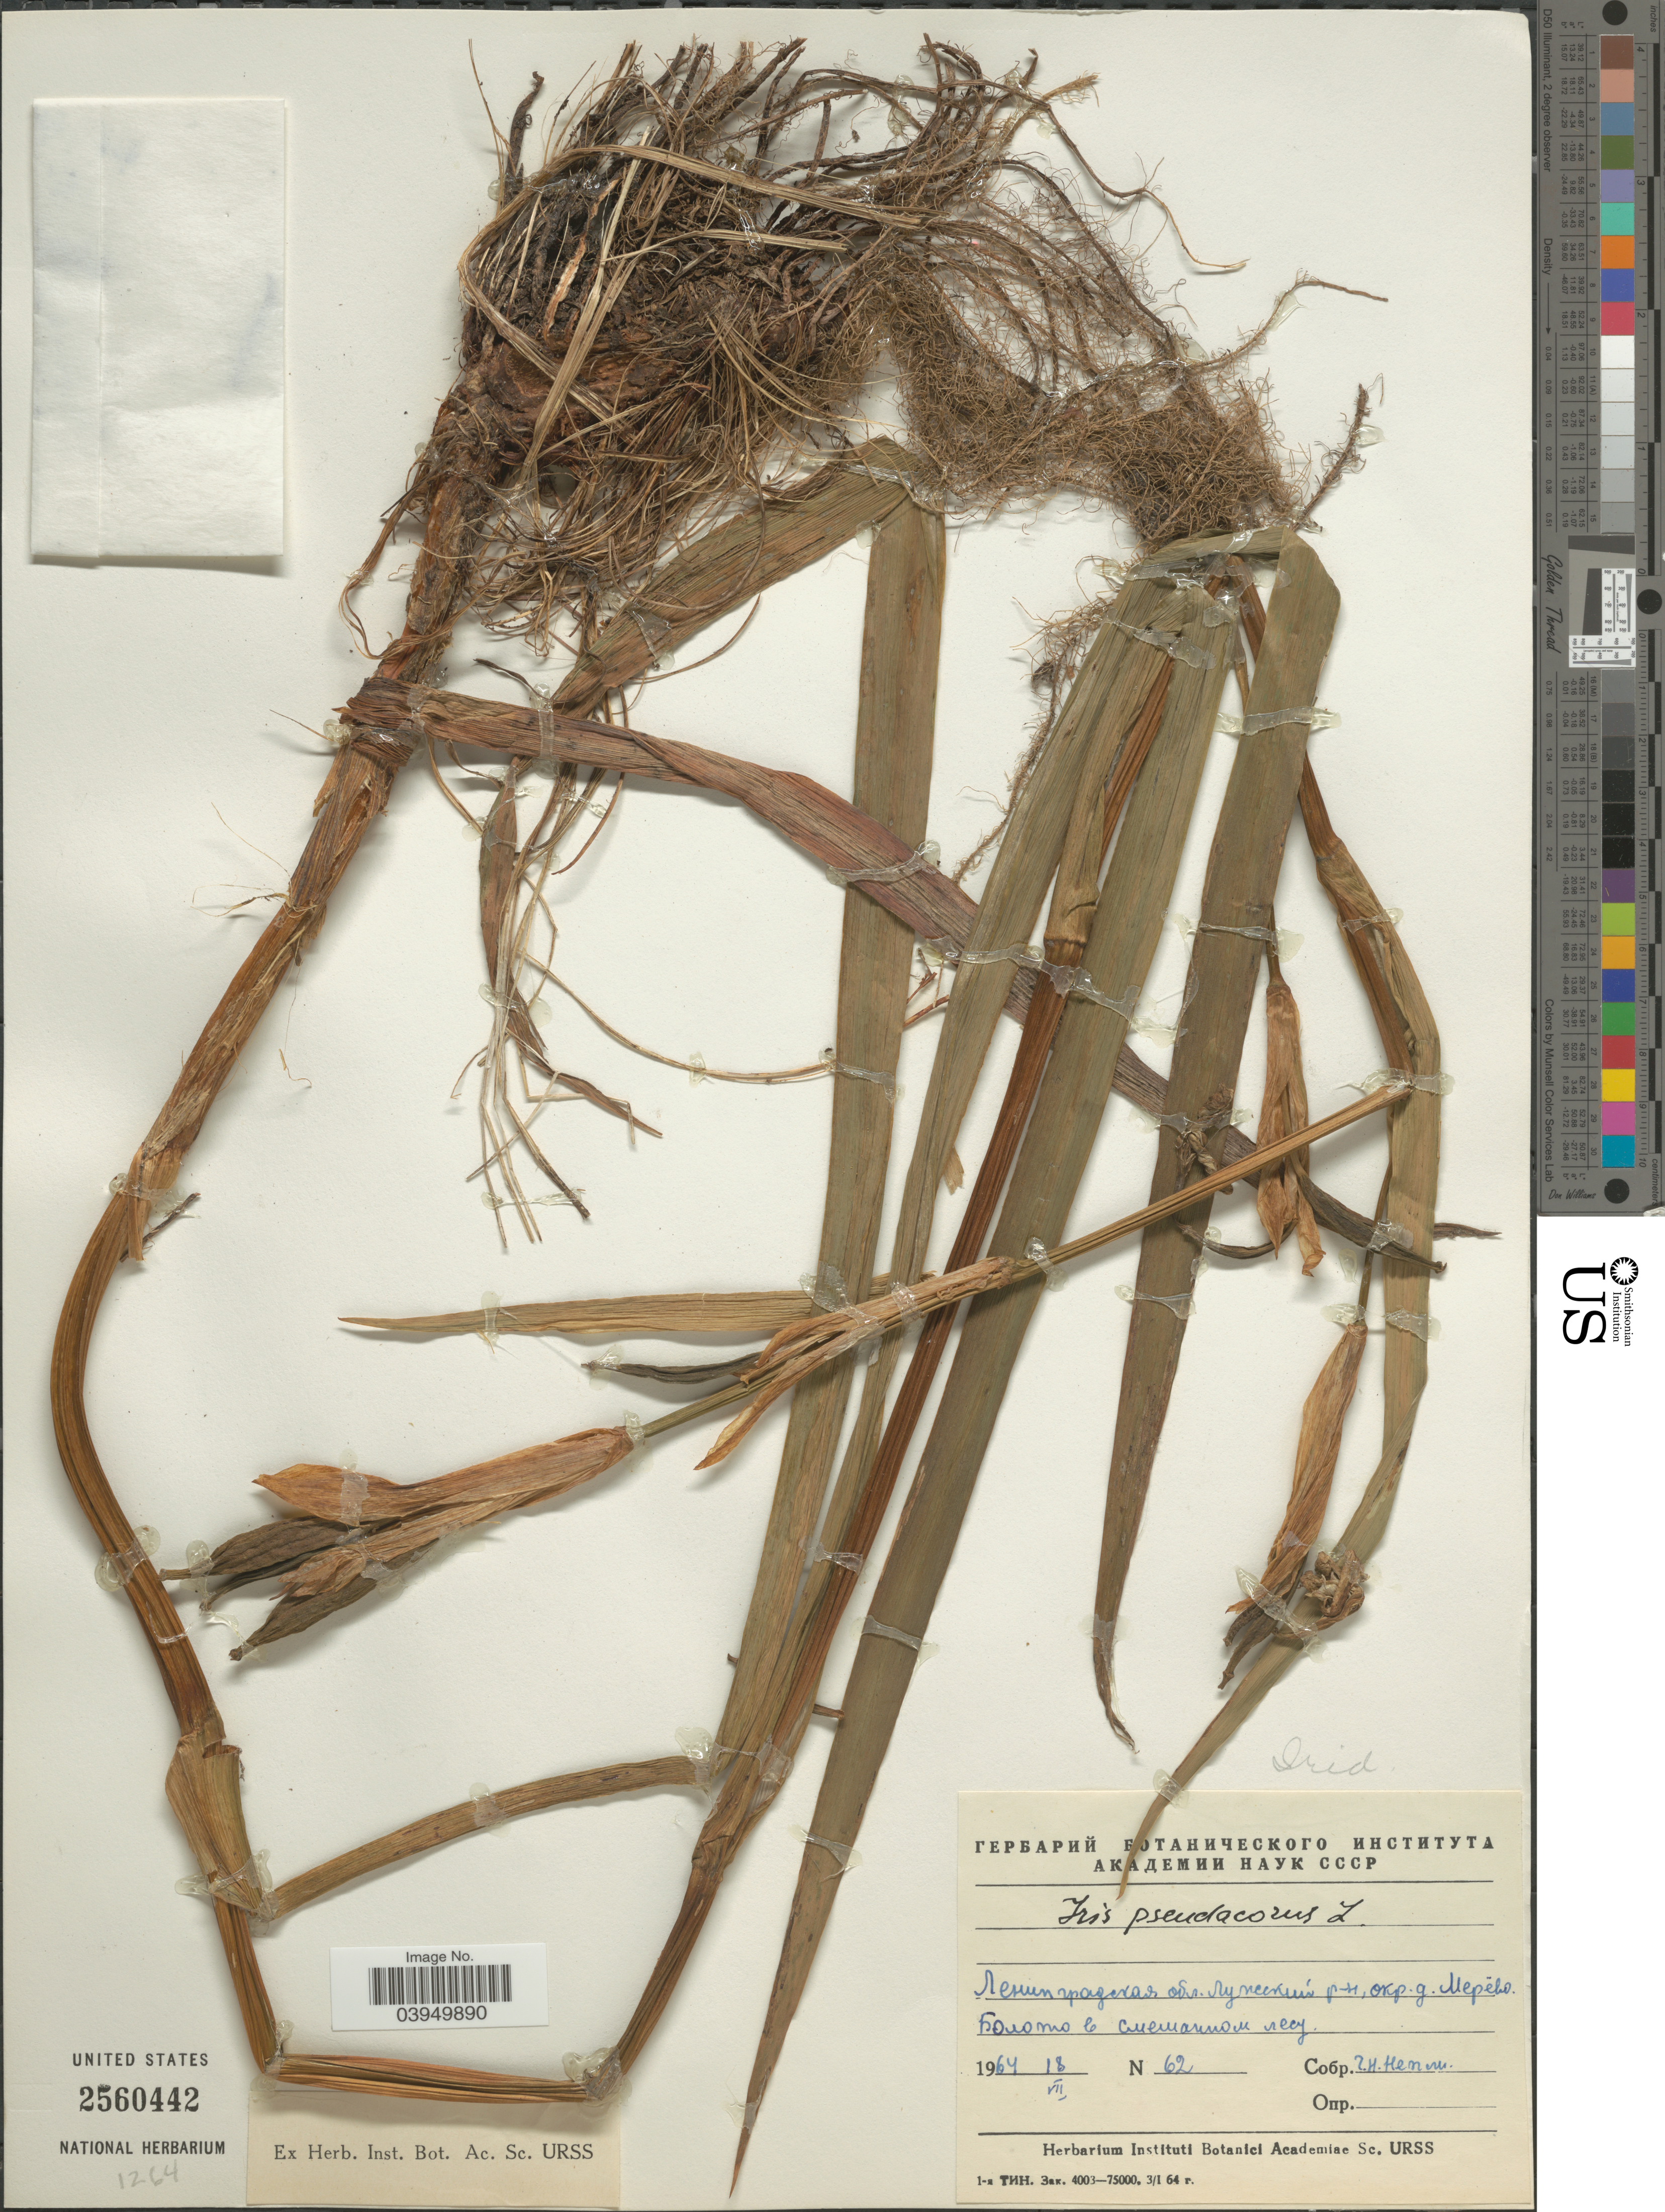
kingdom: Plantae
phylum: Tracheophyta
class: Liliopsida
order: Asparagales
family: Iridaceae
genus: Iris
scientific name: Iris pseudacorus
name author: L.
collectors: G. Nepli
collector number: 62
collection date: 1964-07-18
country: Russian Federation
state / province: Leningrad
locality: Luzhakiy Rayon, vicinity of village Merevo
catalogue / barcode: US 2560442